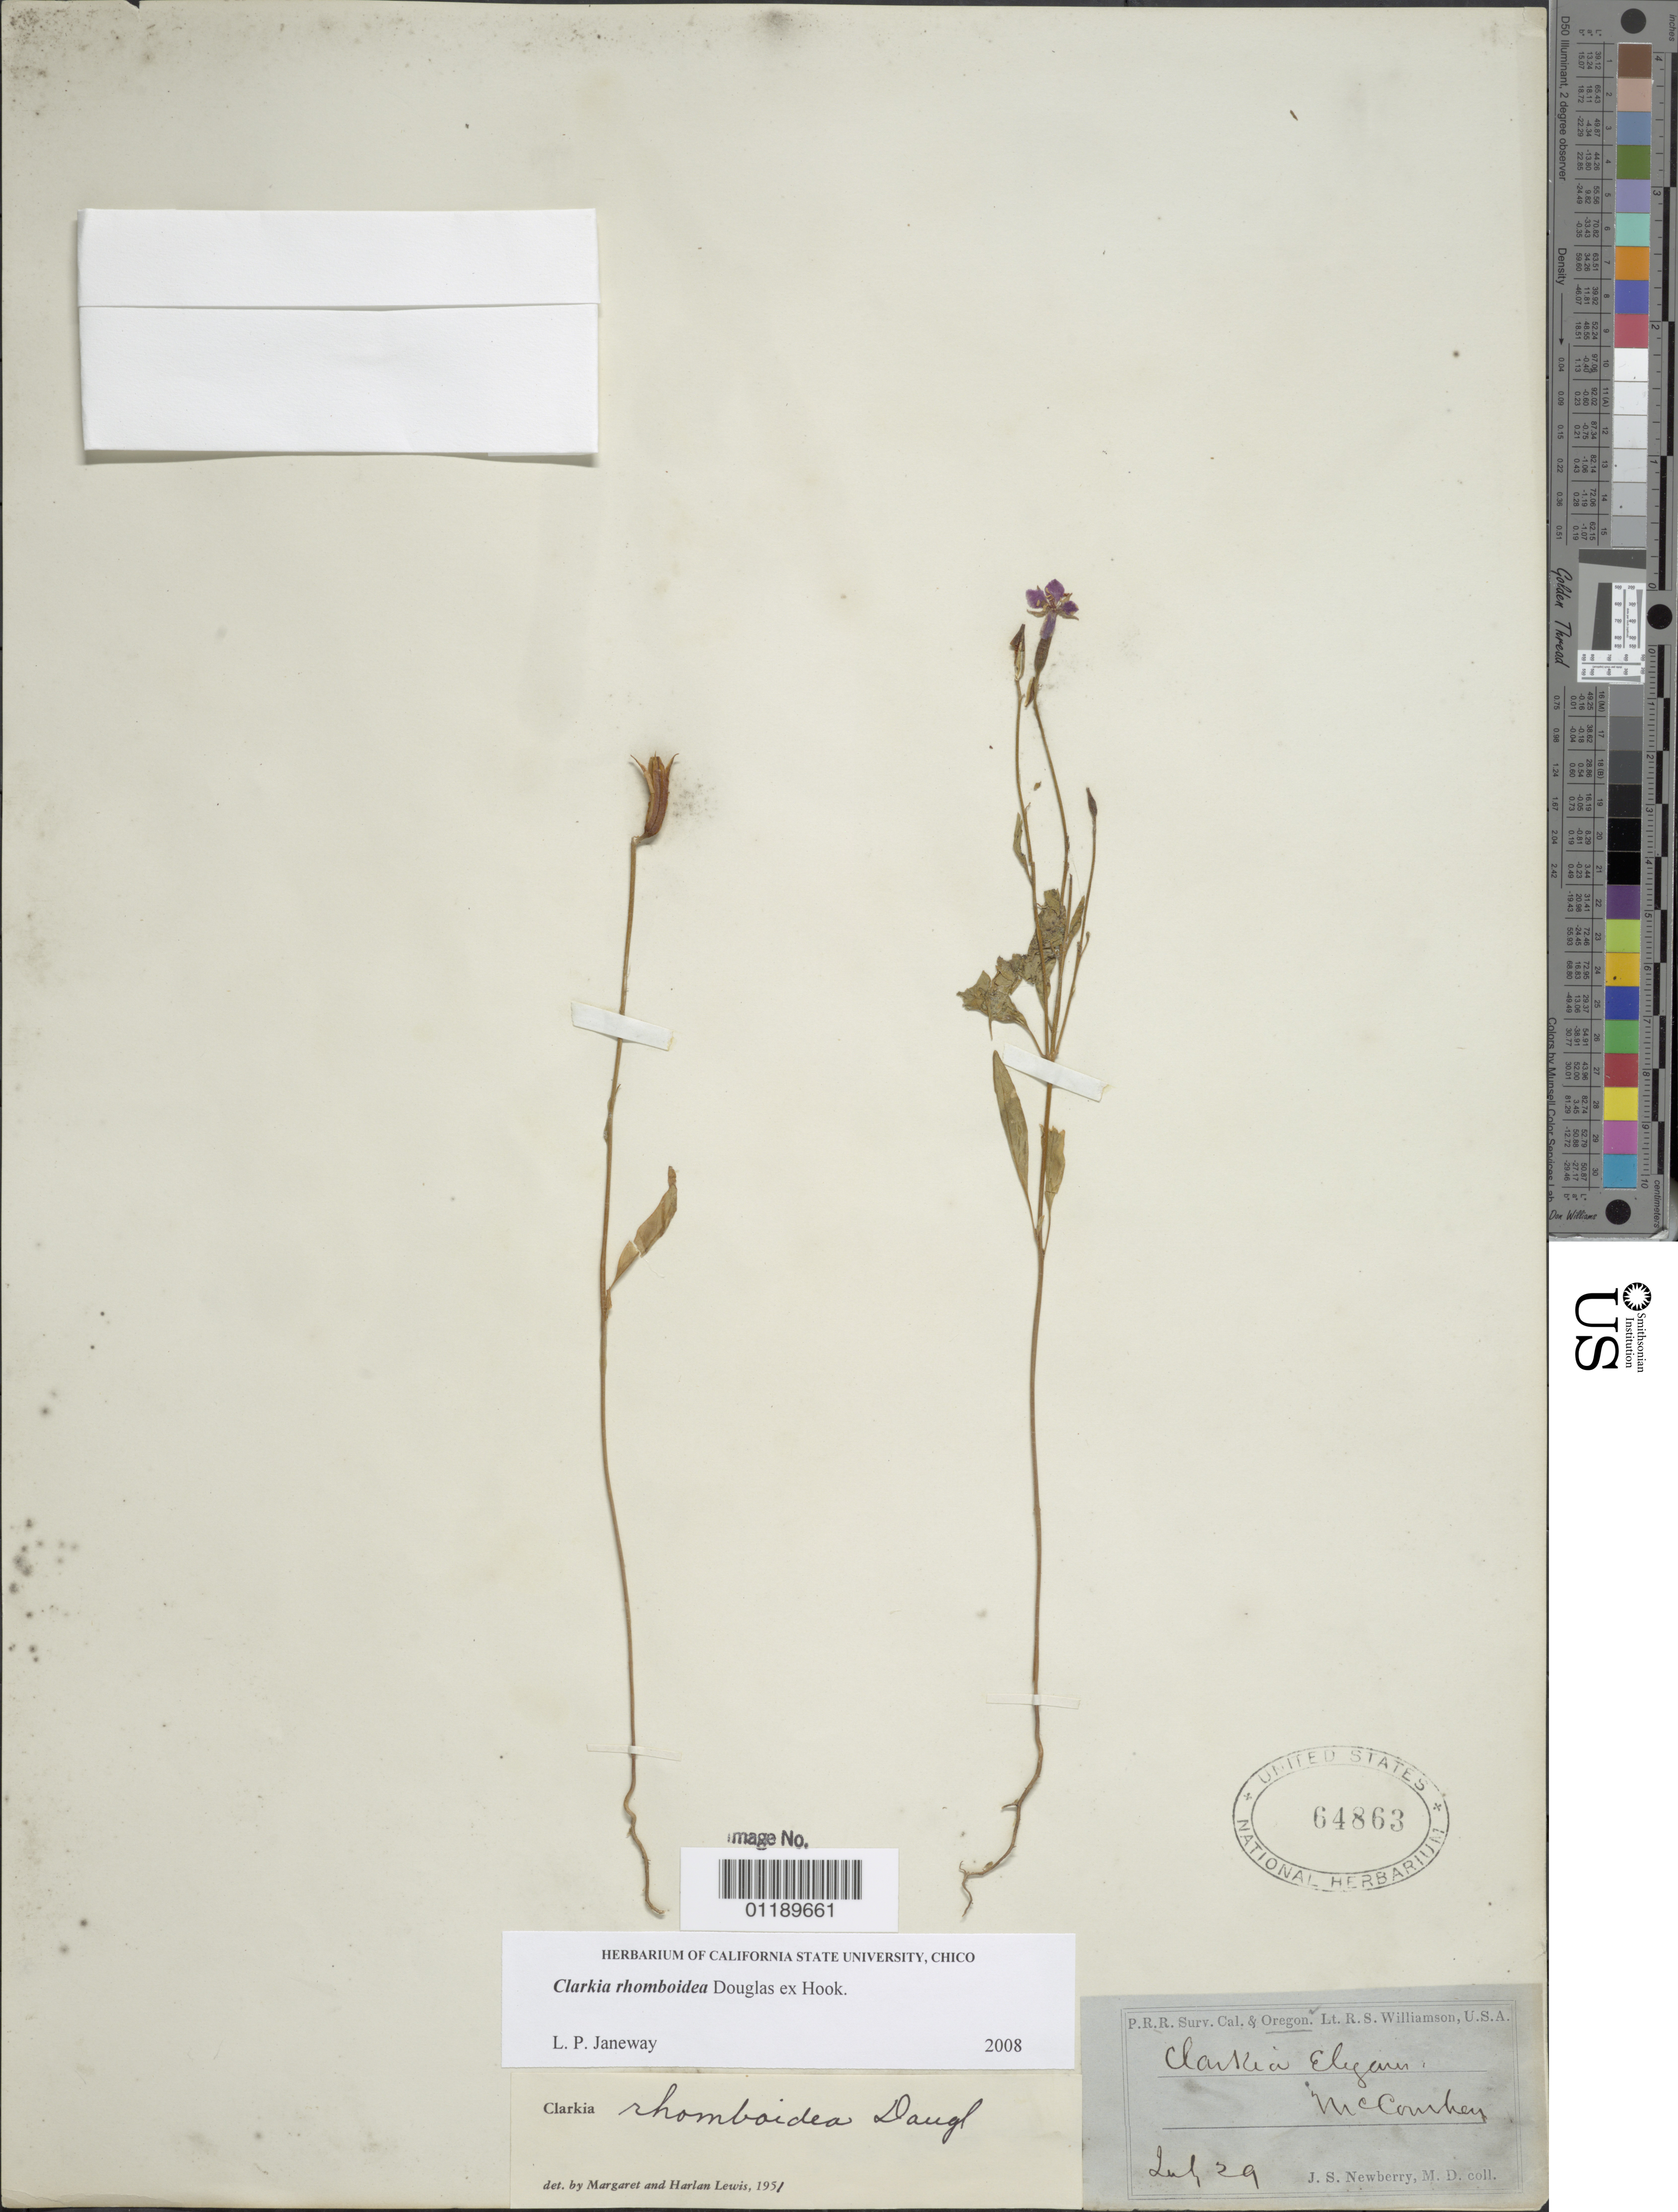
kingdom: Plantae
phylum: Tracheophyta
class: Magnoliopsida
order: Myrtales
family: Onagraceae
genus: Clarkia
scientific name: Clarkia rhomboidea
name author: Douglas ex Hook.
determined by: Janeway, L. P.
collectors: J. S. Newberry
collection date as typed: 29 Jul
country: United States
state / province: Oregon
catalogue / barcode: US 64863